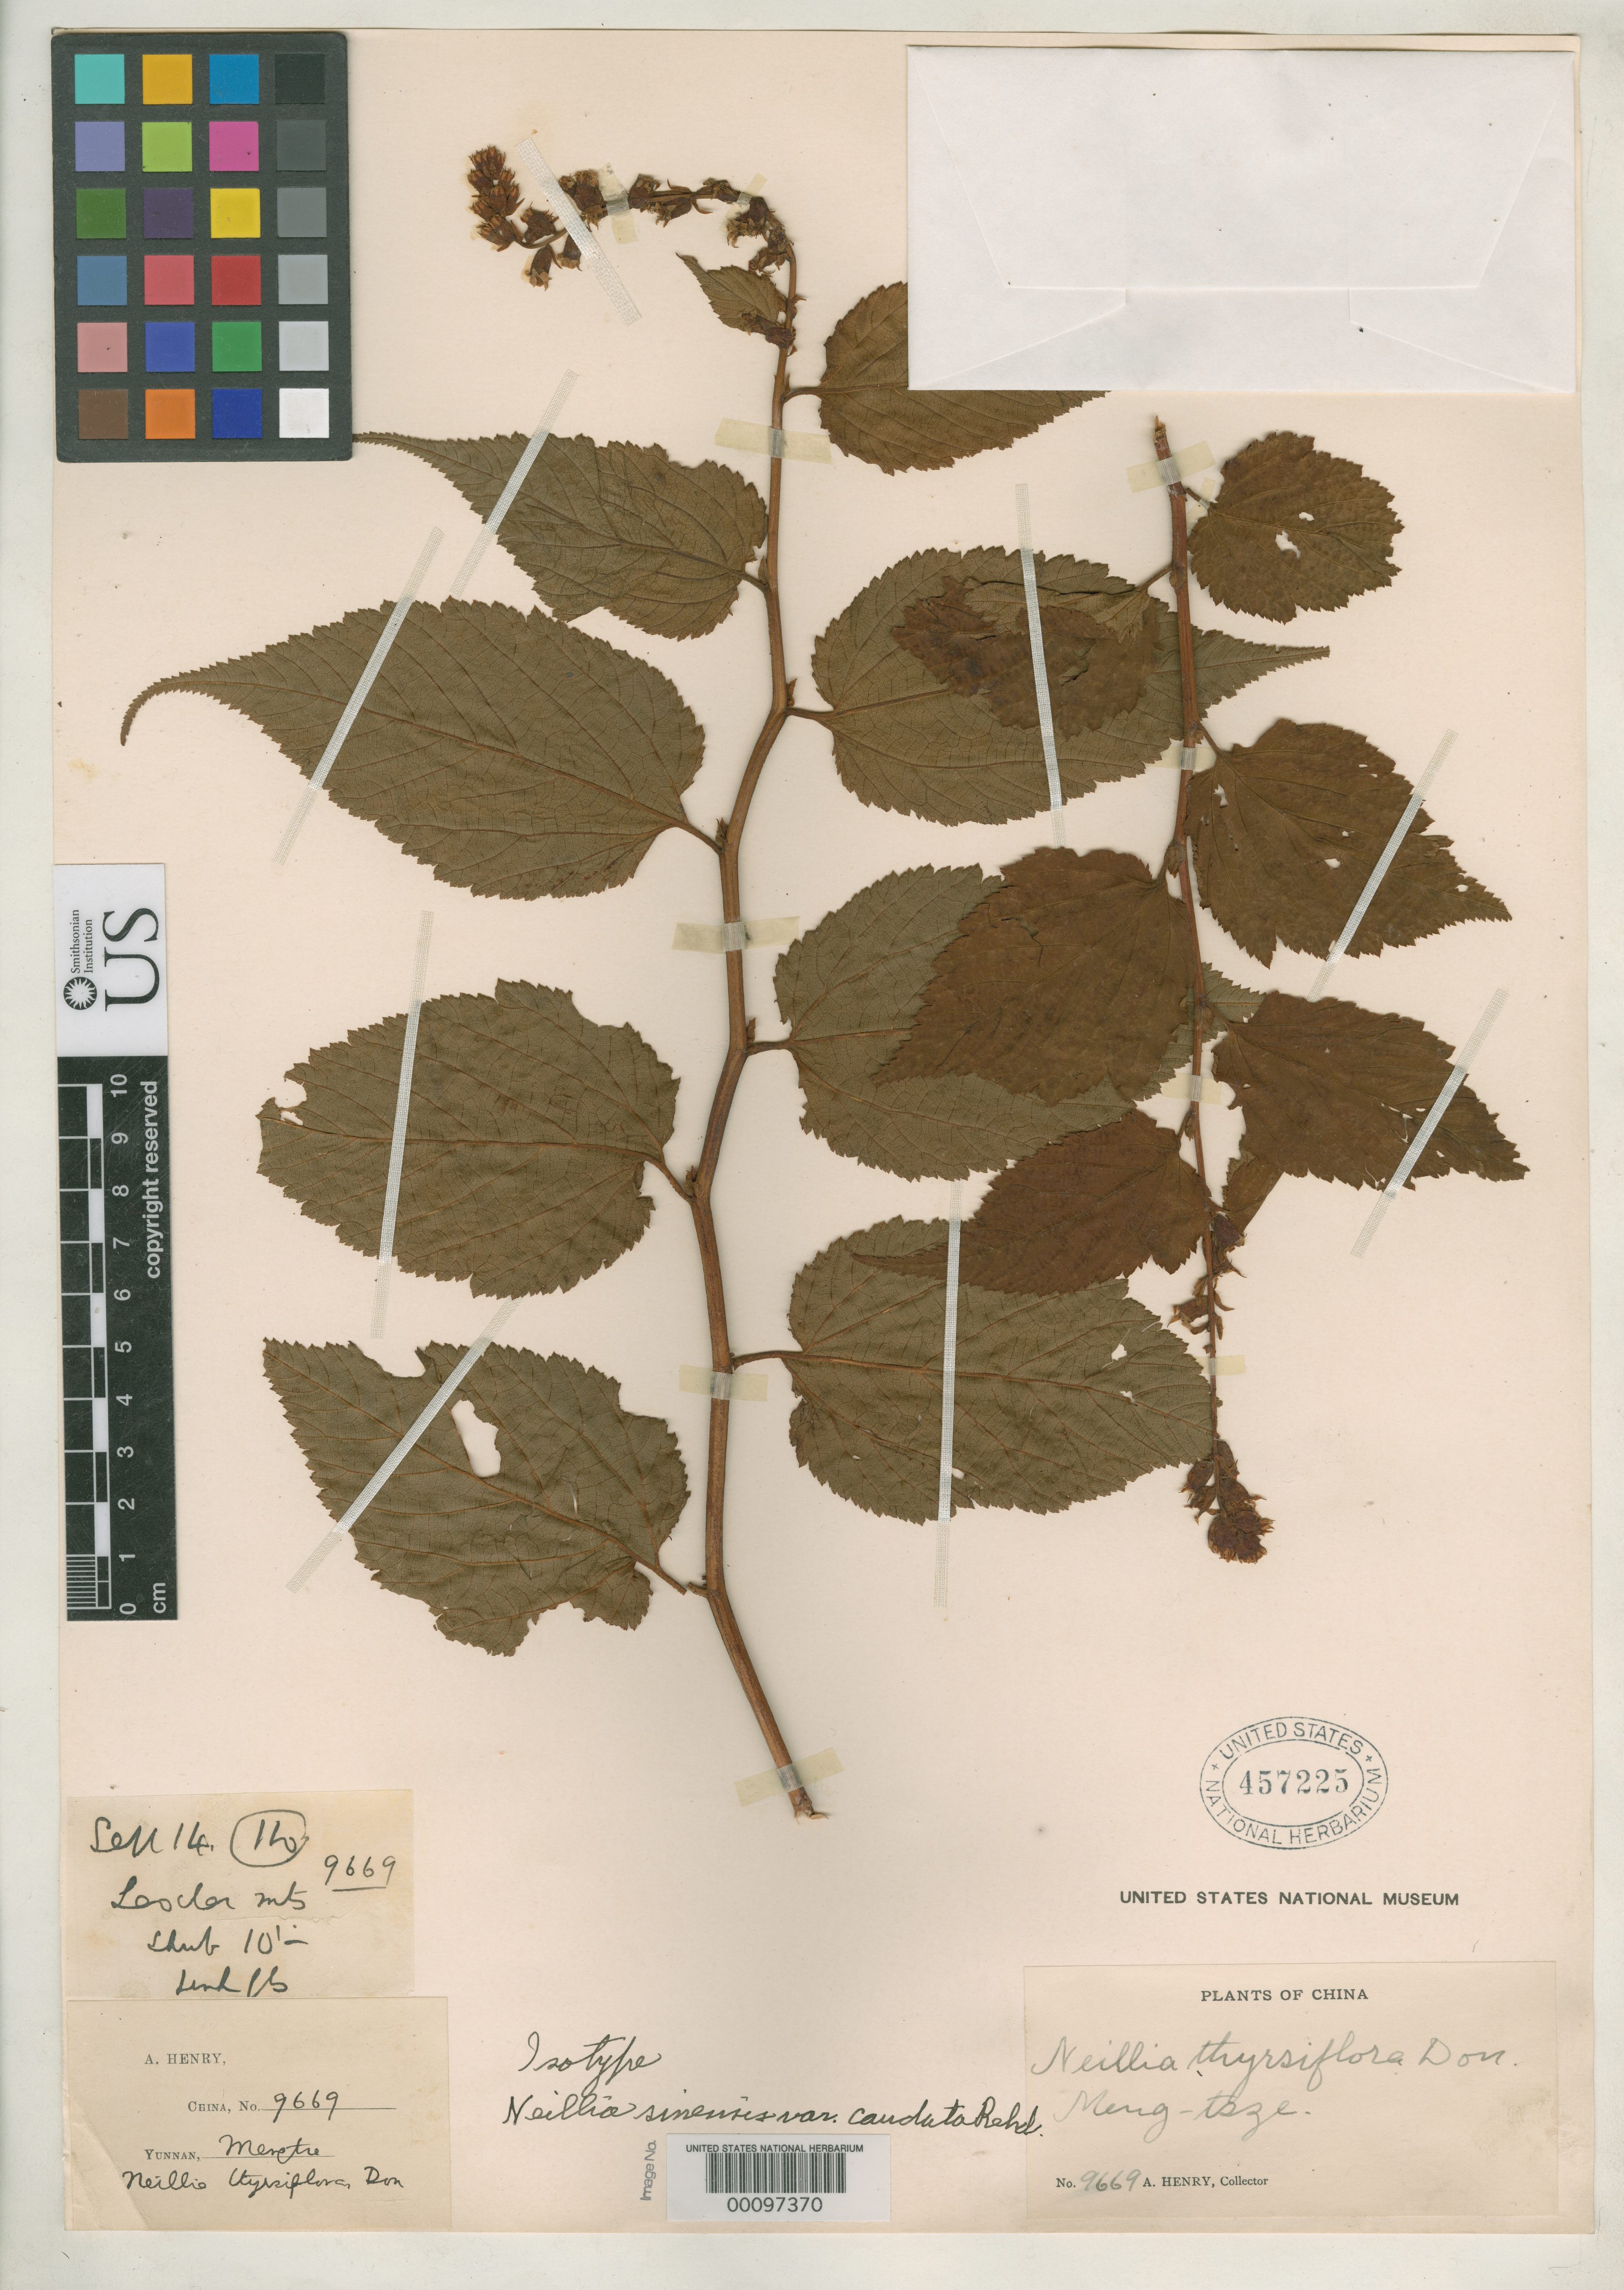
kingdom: Plantae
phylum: Tracheophyta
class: Magnoliopsida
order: Rosales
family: Rosaceae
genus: Neillia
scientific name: Neillia sinensis var. caudata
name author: Rehder in Sarg.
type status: Isotype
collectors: A. Henry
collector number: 9669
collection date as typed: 14 Sep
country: China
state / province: Yunnan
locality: Mengtze.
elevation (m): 2000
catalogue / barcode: US 457225